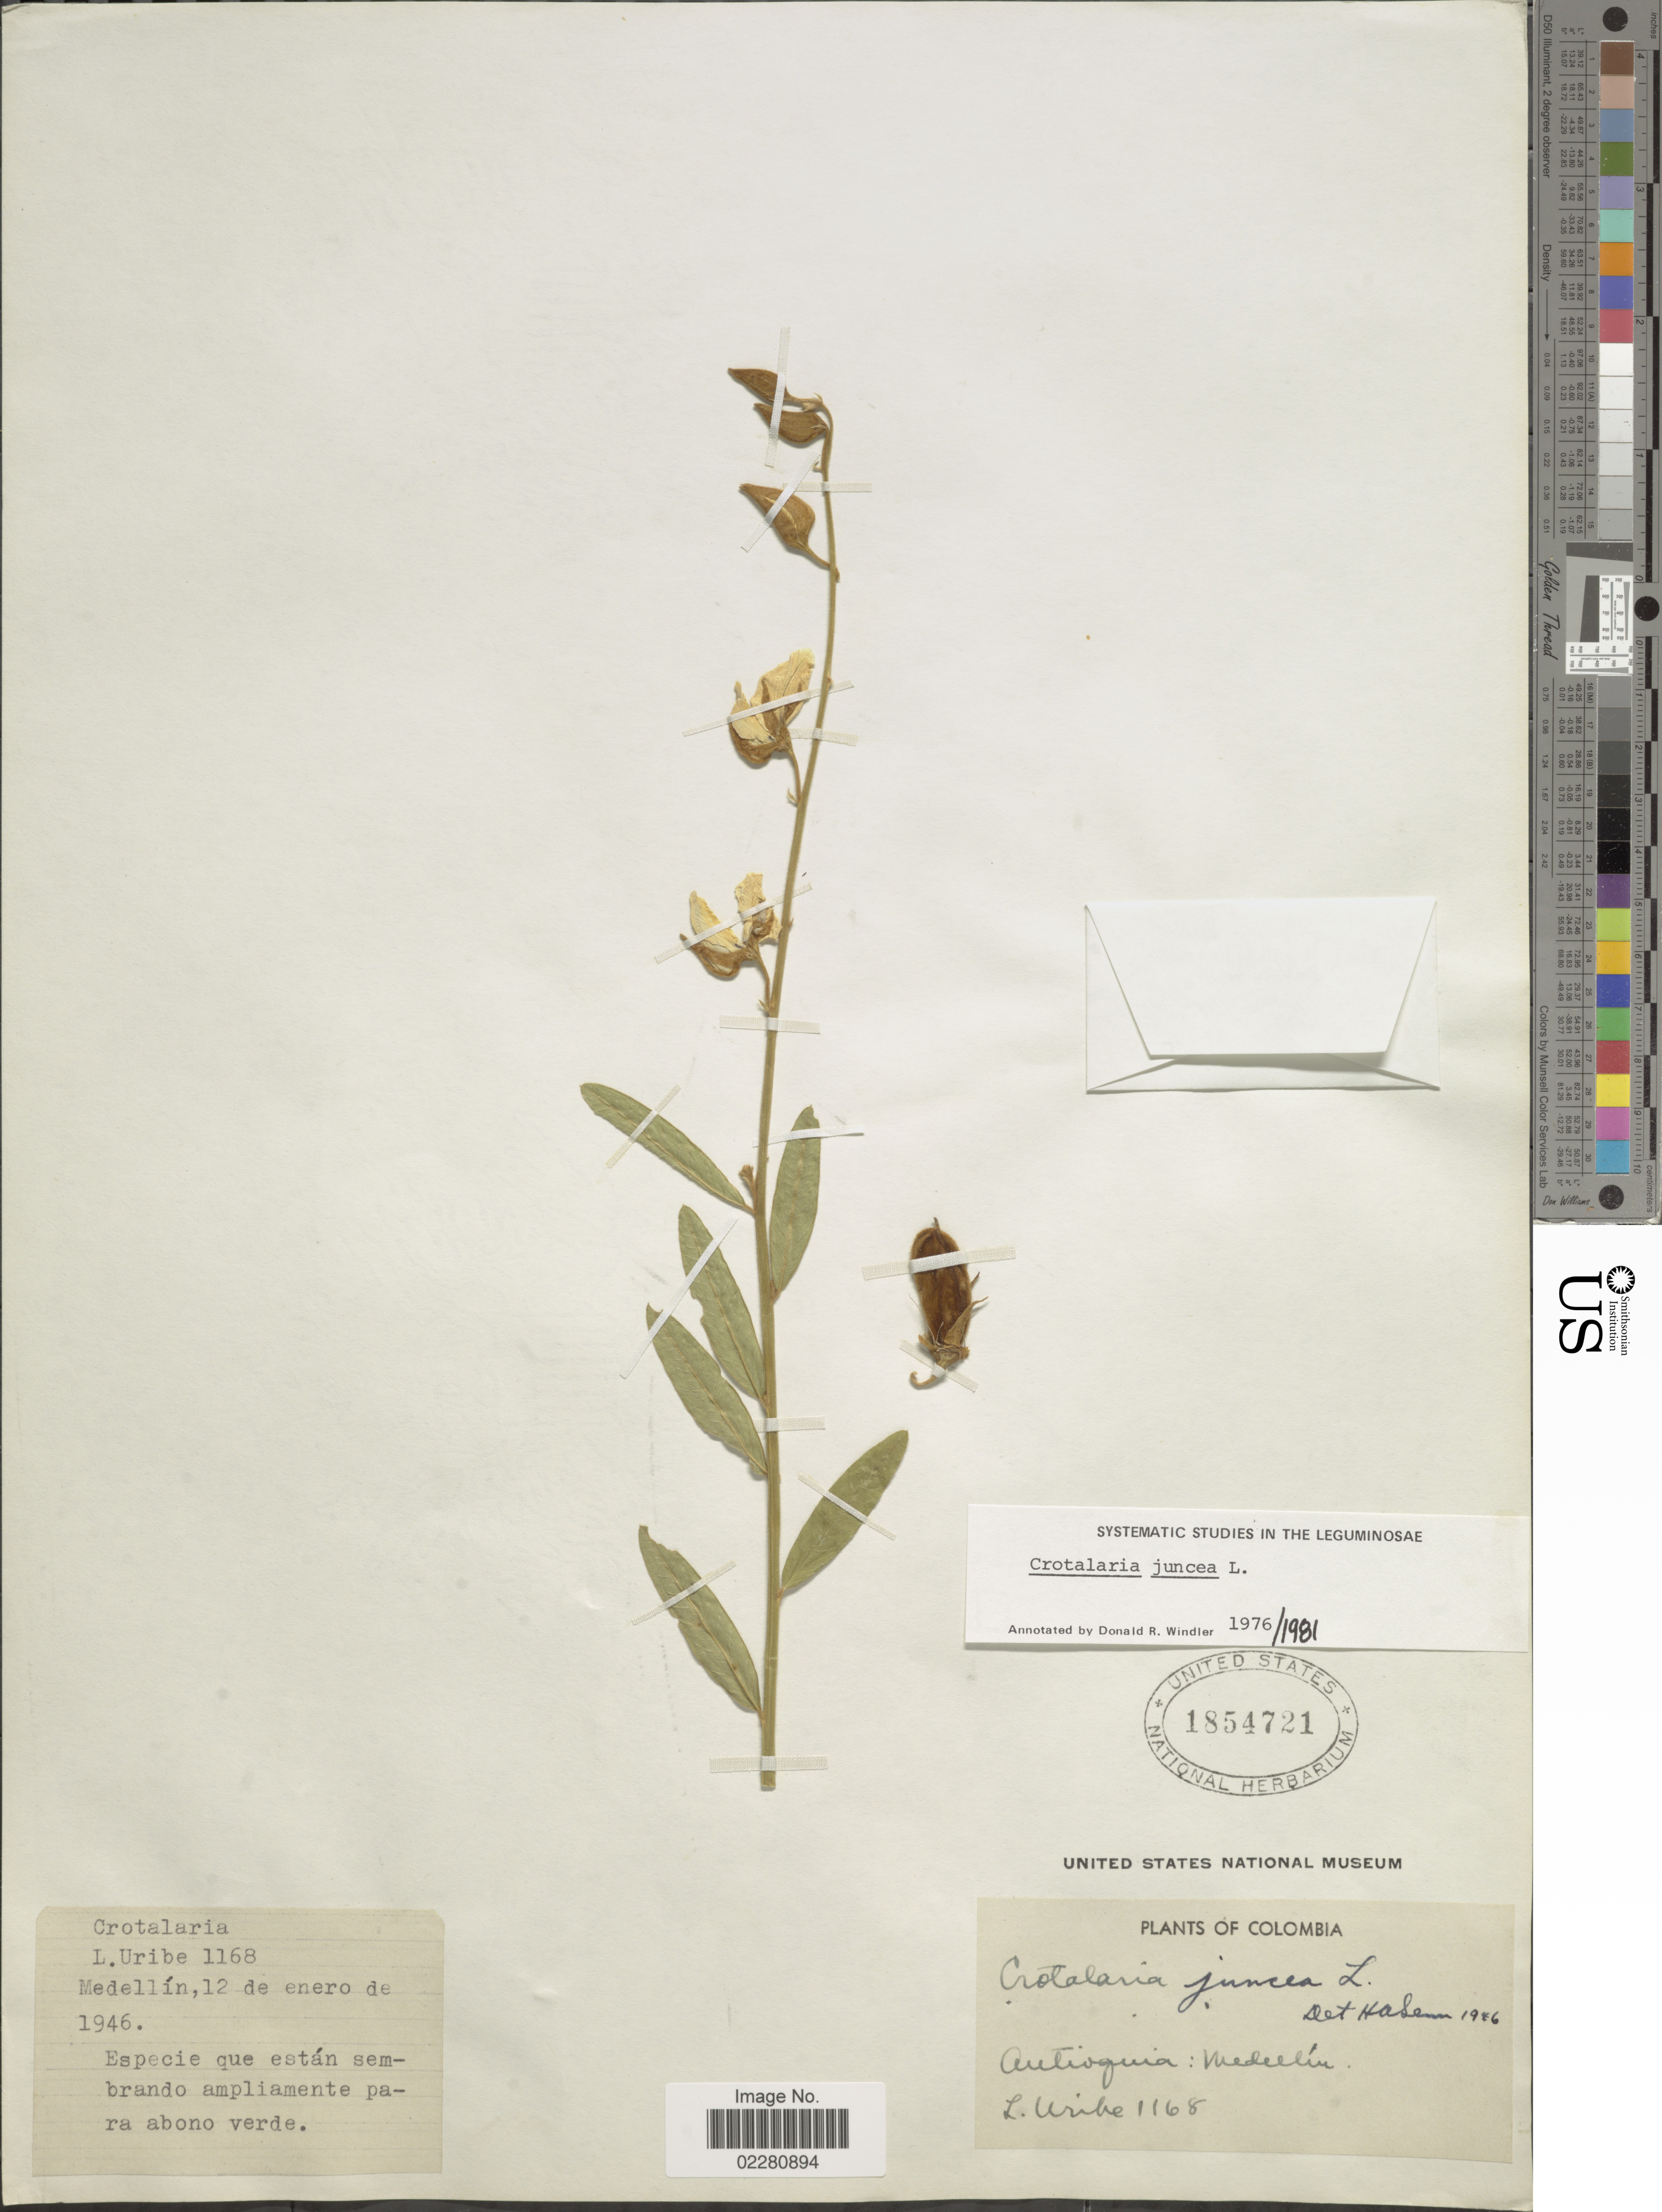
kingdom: Plantae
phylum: Tracheophyta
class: Magnoliopsida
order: Fabales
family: Fabaceae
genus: Crotalaria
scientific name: Crotalaria juncea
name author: L.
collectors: L. Uribe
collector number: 1168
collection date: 1946-01-12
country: Colombia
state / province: Antioquia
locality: Medellin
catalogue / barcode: US 1854721